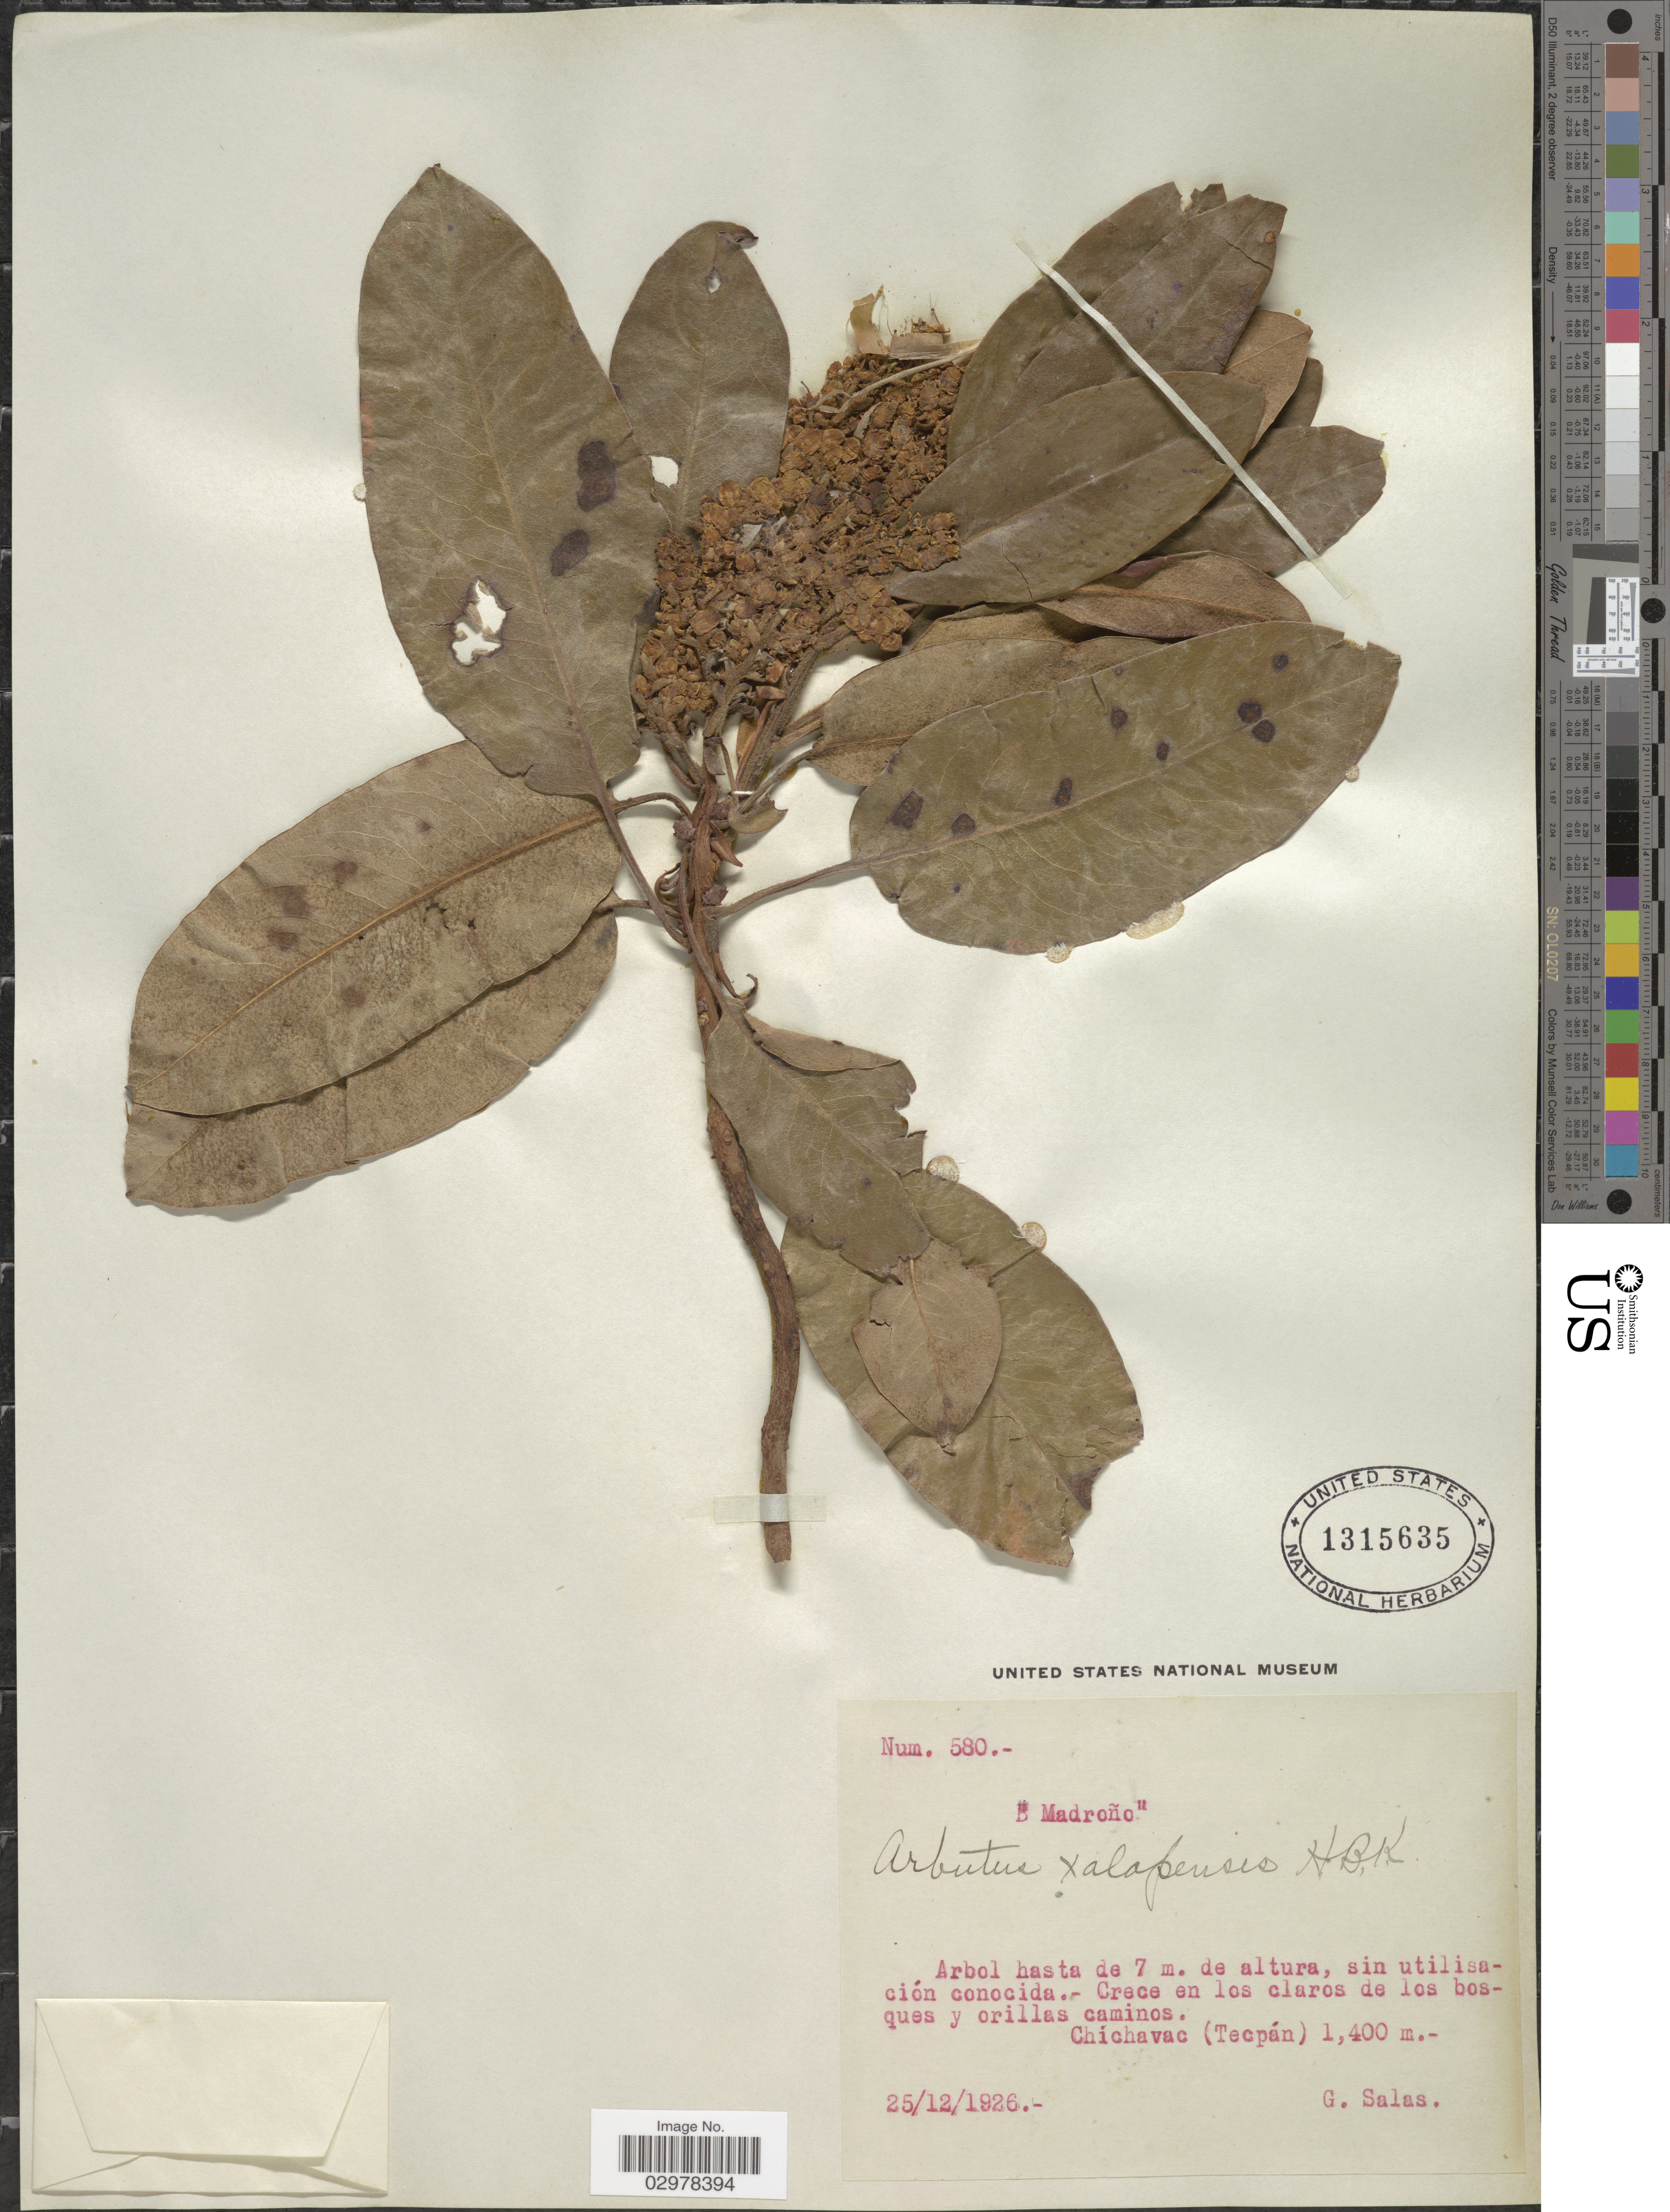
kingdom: Plantae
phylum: Tracheophyta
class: Magnoliopsida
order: Ericales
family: Ericaceae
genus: Arbutus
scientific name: Arbutus xalapensis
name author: Kunth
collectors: G. Salas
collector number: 580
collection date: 1926-12-25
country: Guatemala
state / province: Chimaltenango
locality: Chichavac (Tecpán).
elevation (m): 1400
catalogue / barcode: US 1315635